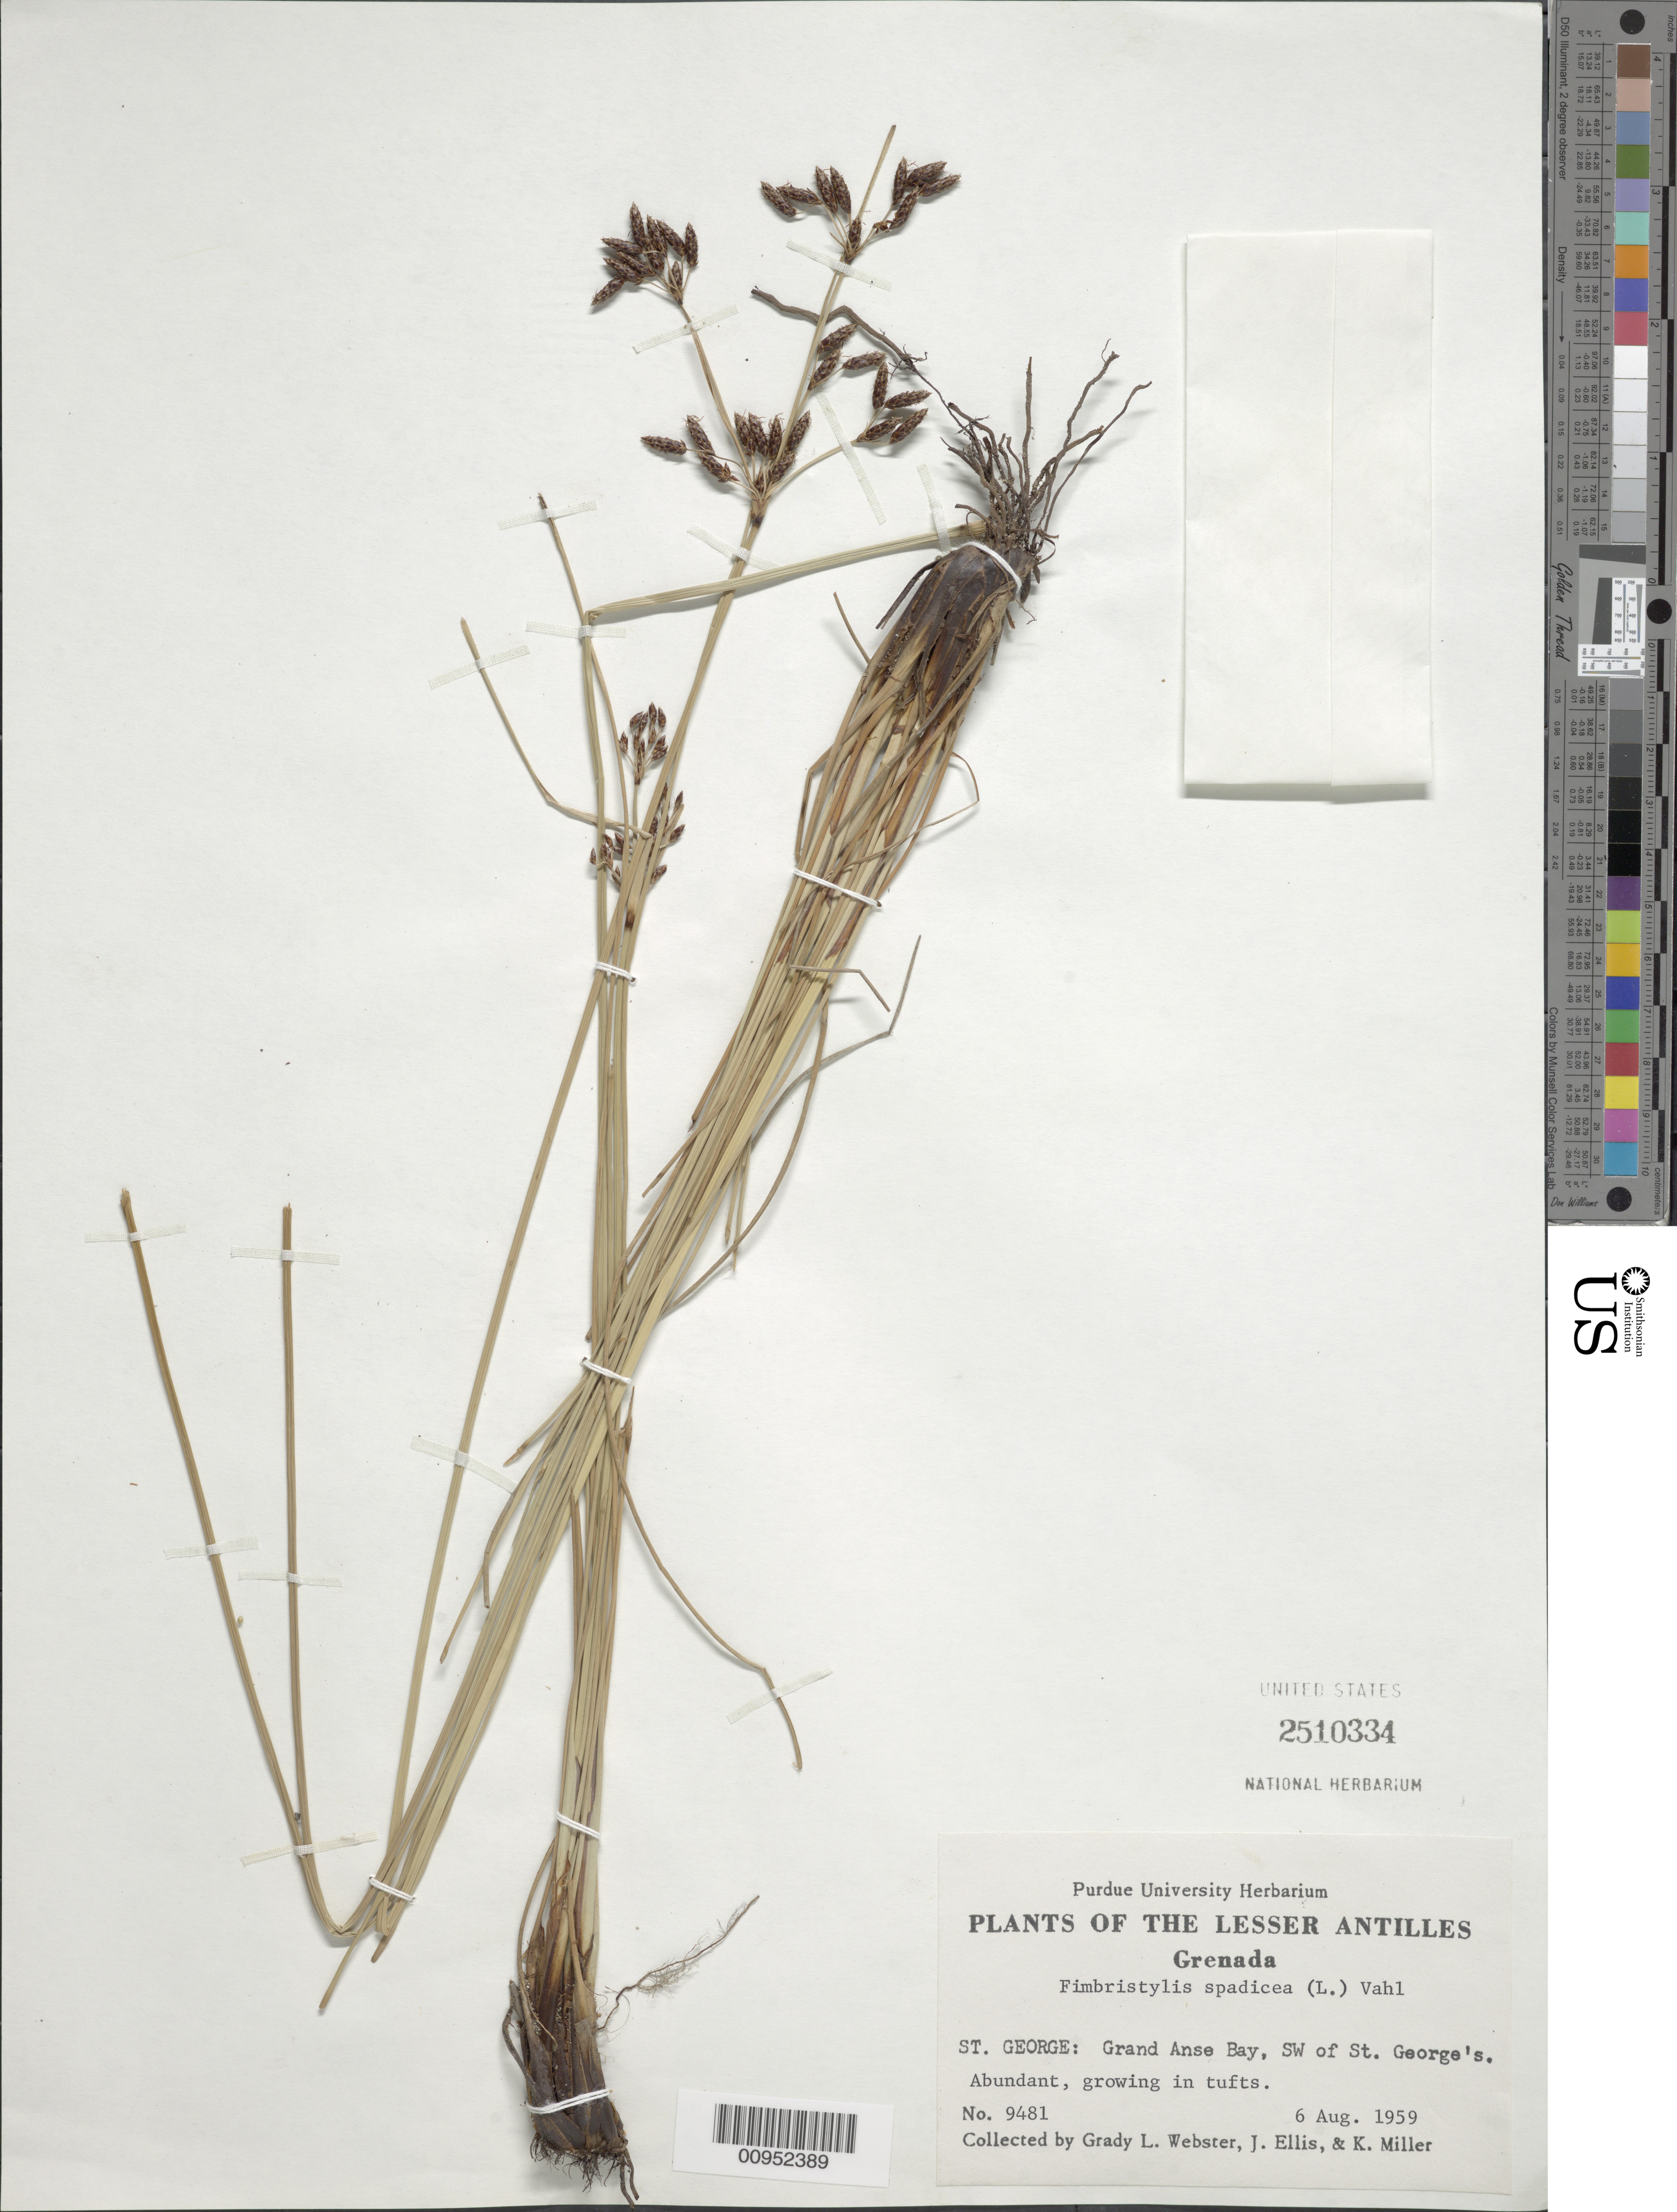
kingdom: Plantae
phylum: Tracheophyta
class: Liliopsida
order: Poales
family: Cyperaceae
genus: Fimbristylis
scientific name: Fimbristylis spadicea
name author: (L.) Vahl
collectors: G. L. Webster, J. Ellis & K. Miller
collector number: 9481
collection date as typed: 06 Aug 1959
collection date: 1959-08-06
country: Grenada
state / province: Saint George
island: Grenada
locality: Grand Anse Bay, SW of St. George's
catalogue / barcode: US 2510334